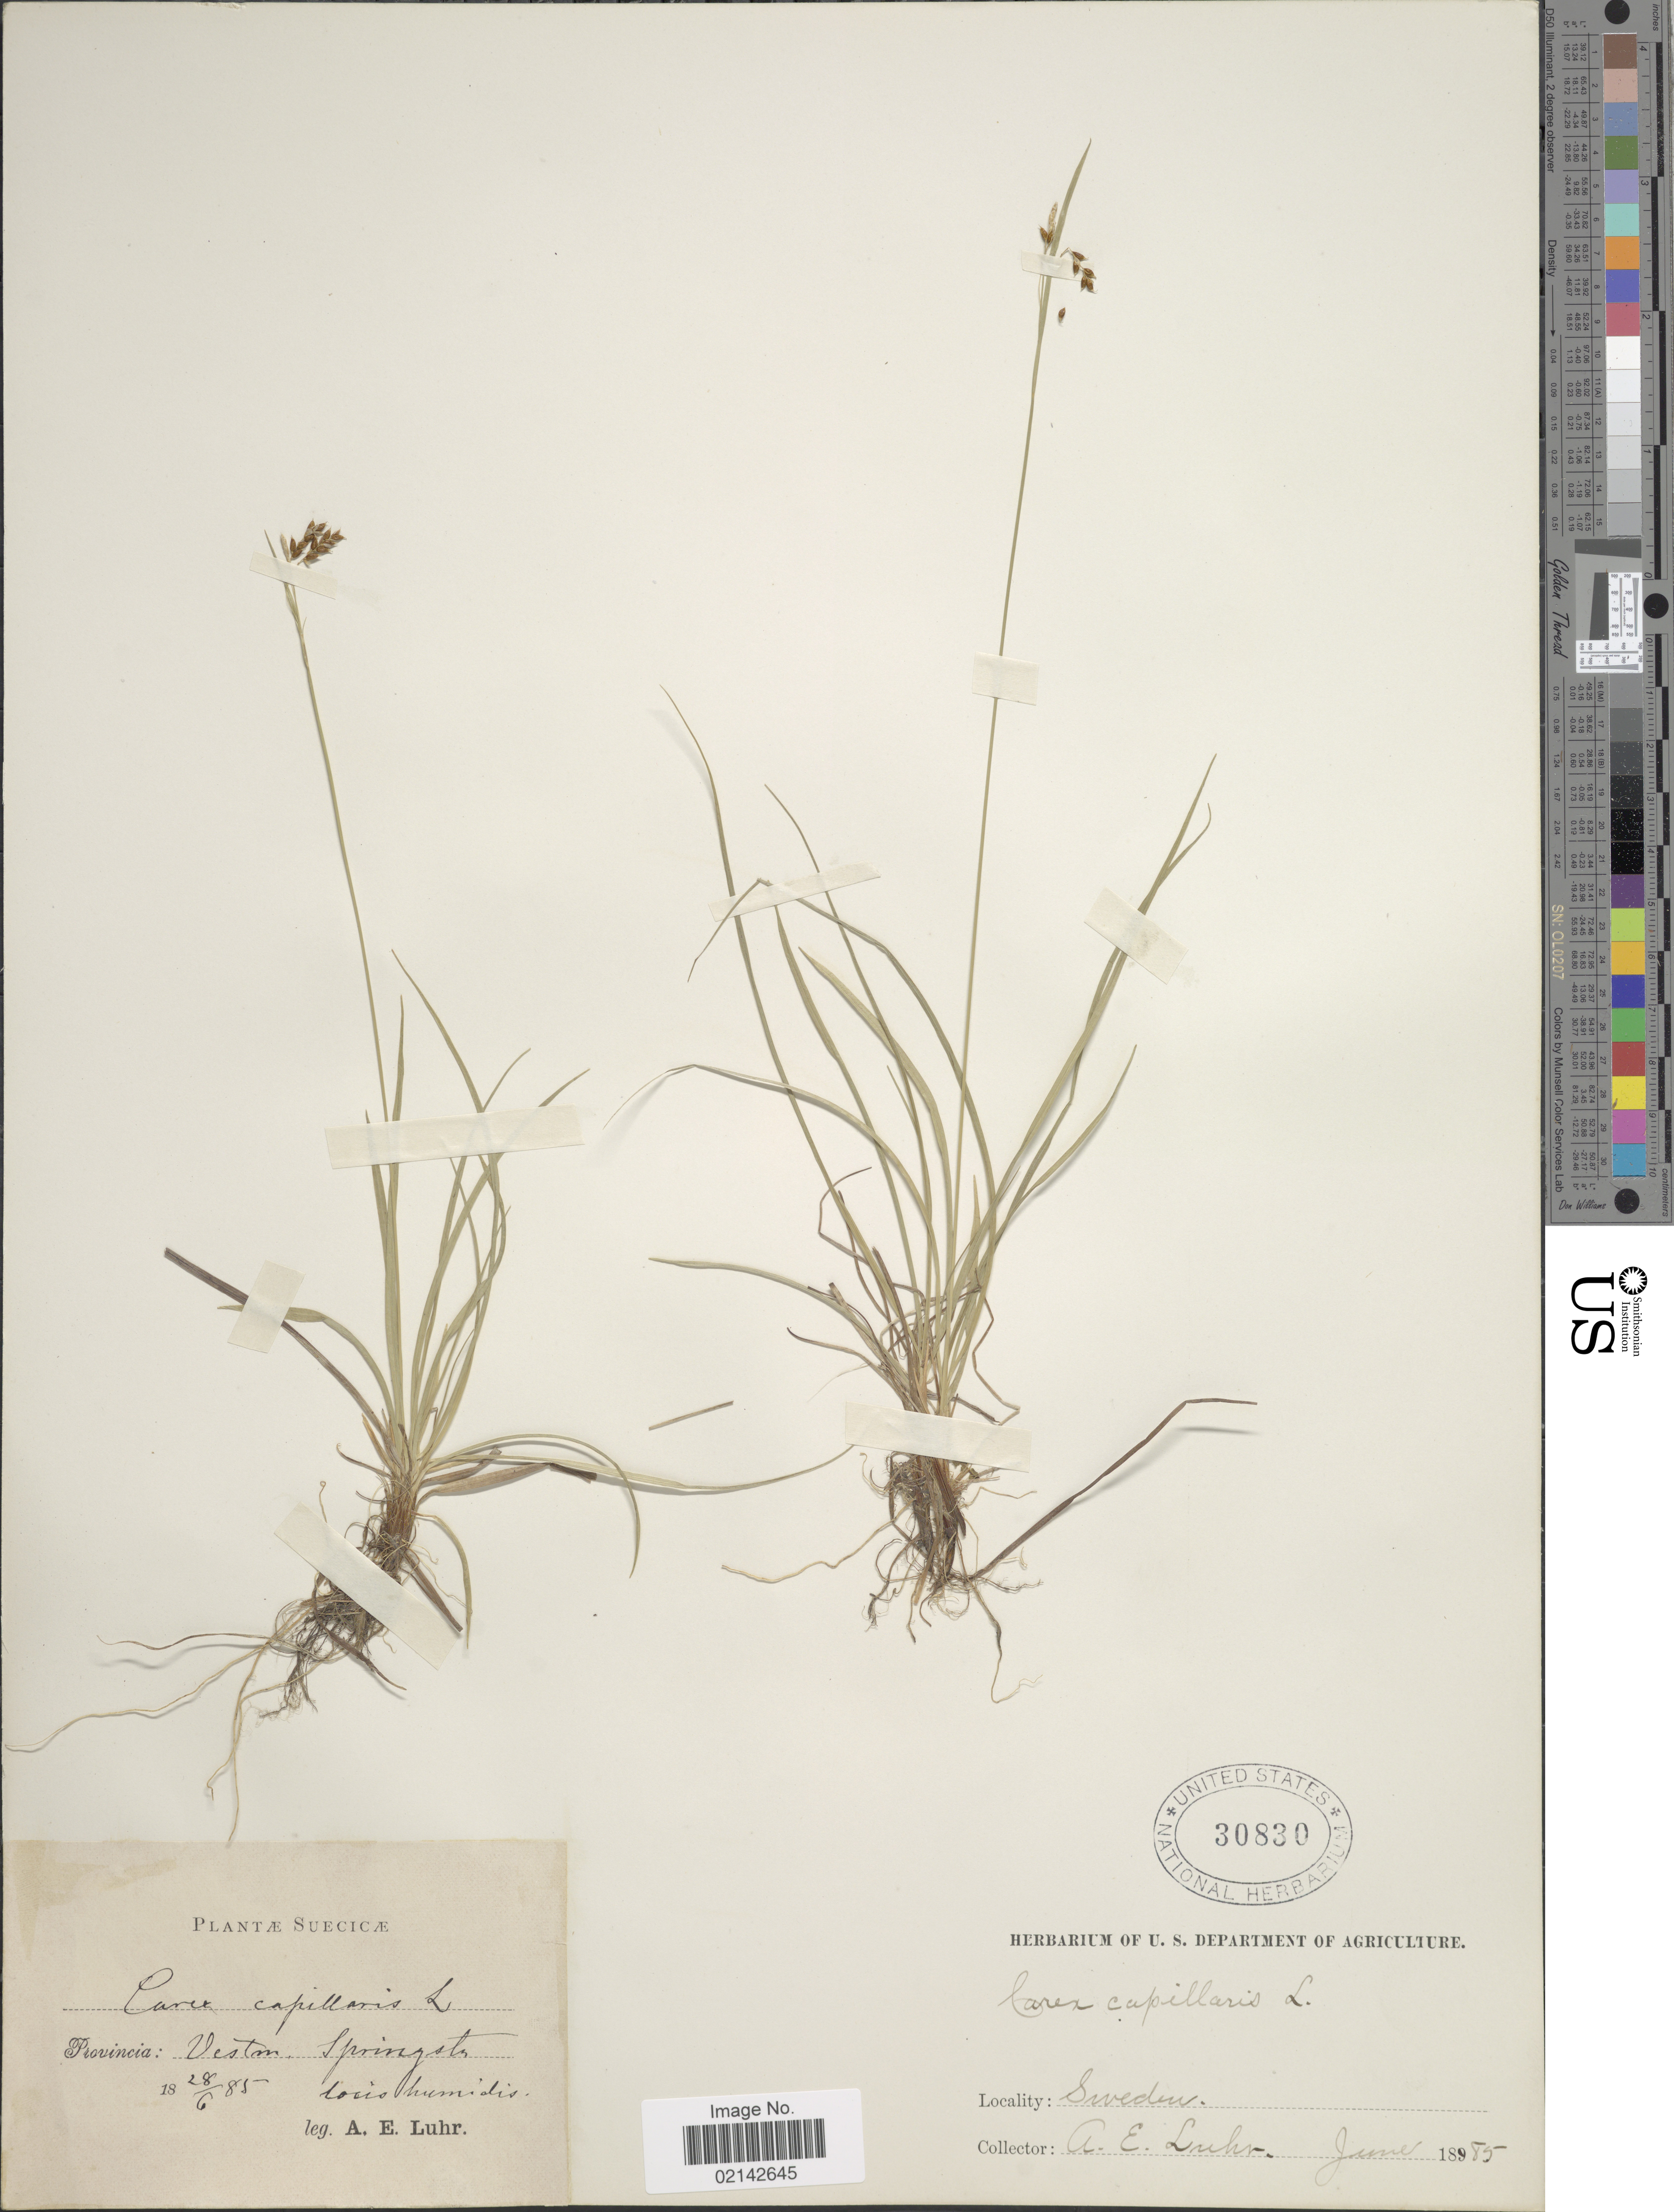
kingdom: Plantae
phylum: Tracheophyta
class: Liliopsida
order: Poales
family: Cyperaceae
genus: Carex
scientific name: Carex capillaris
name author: L.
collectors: A. Luhr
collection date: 1885-06-28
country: Sweden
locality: Provincia: Vestm. Springsta, Suecia, locis humidis.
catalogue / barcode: US 30830